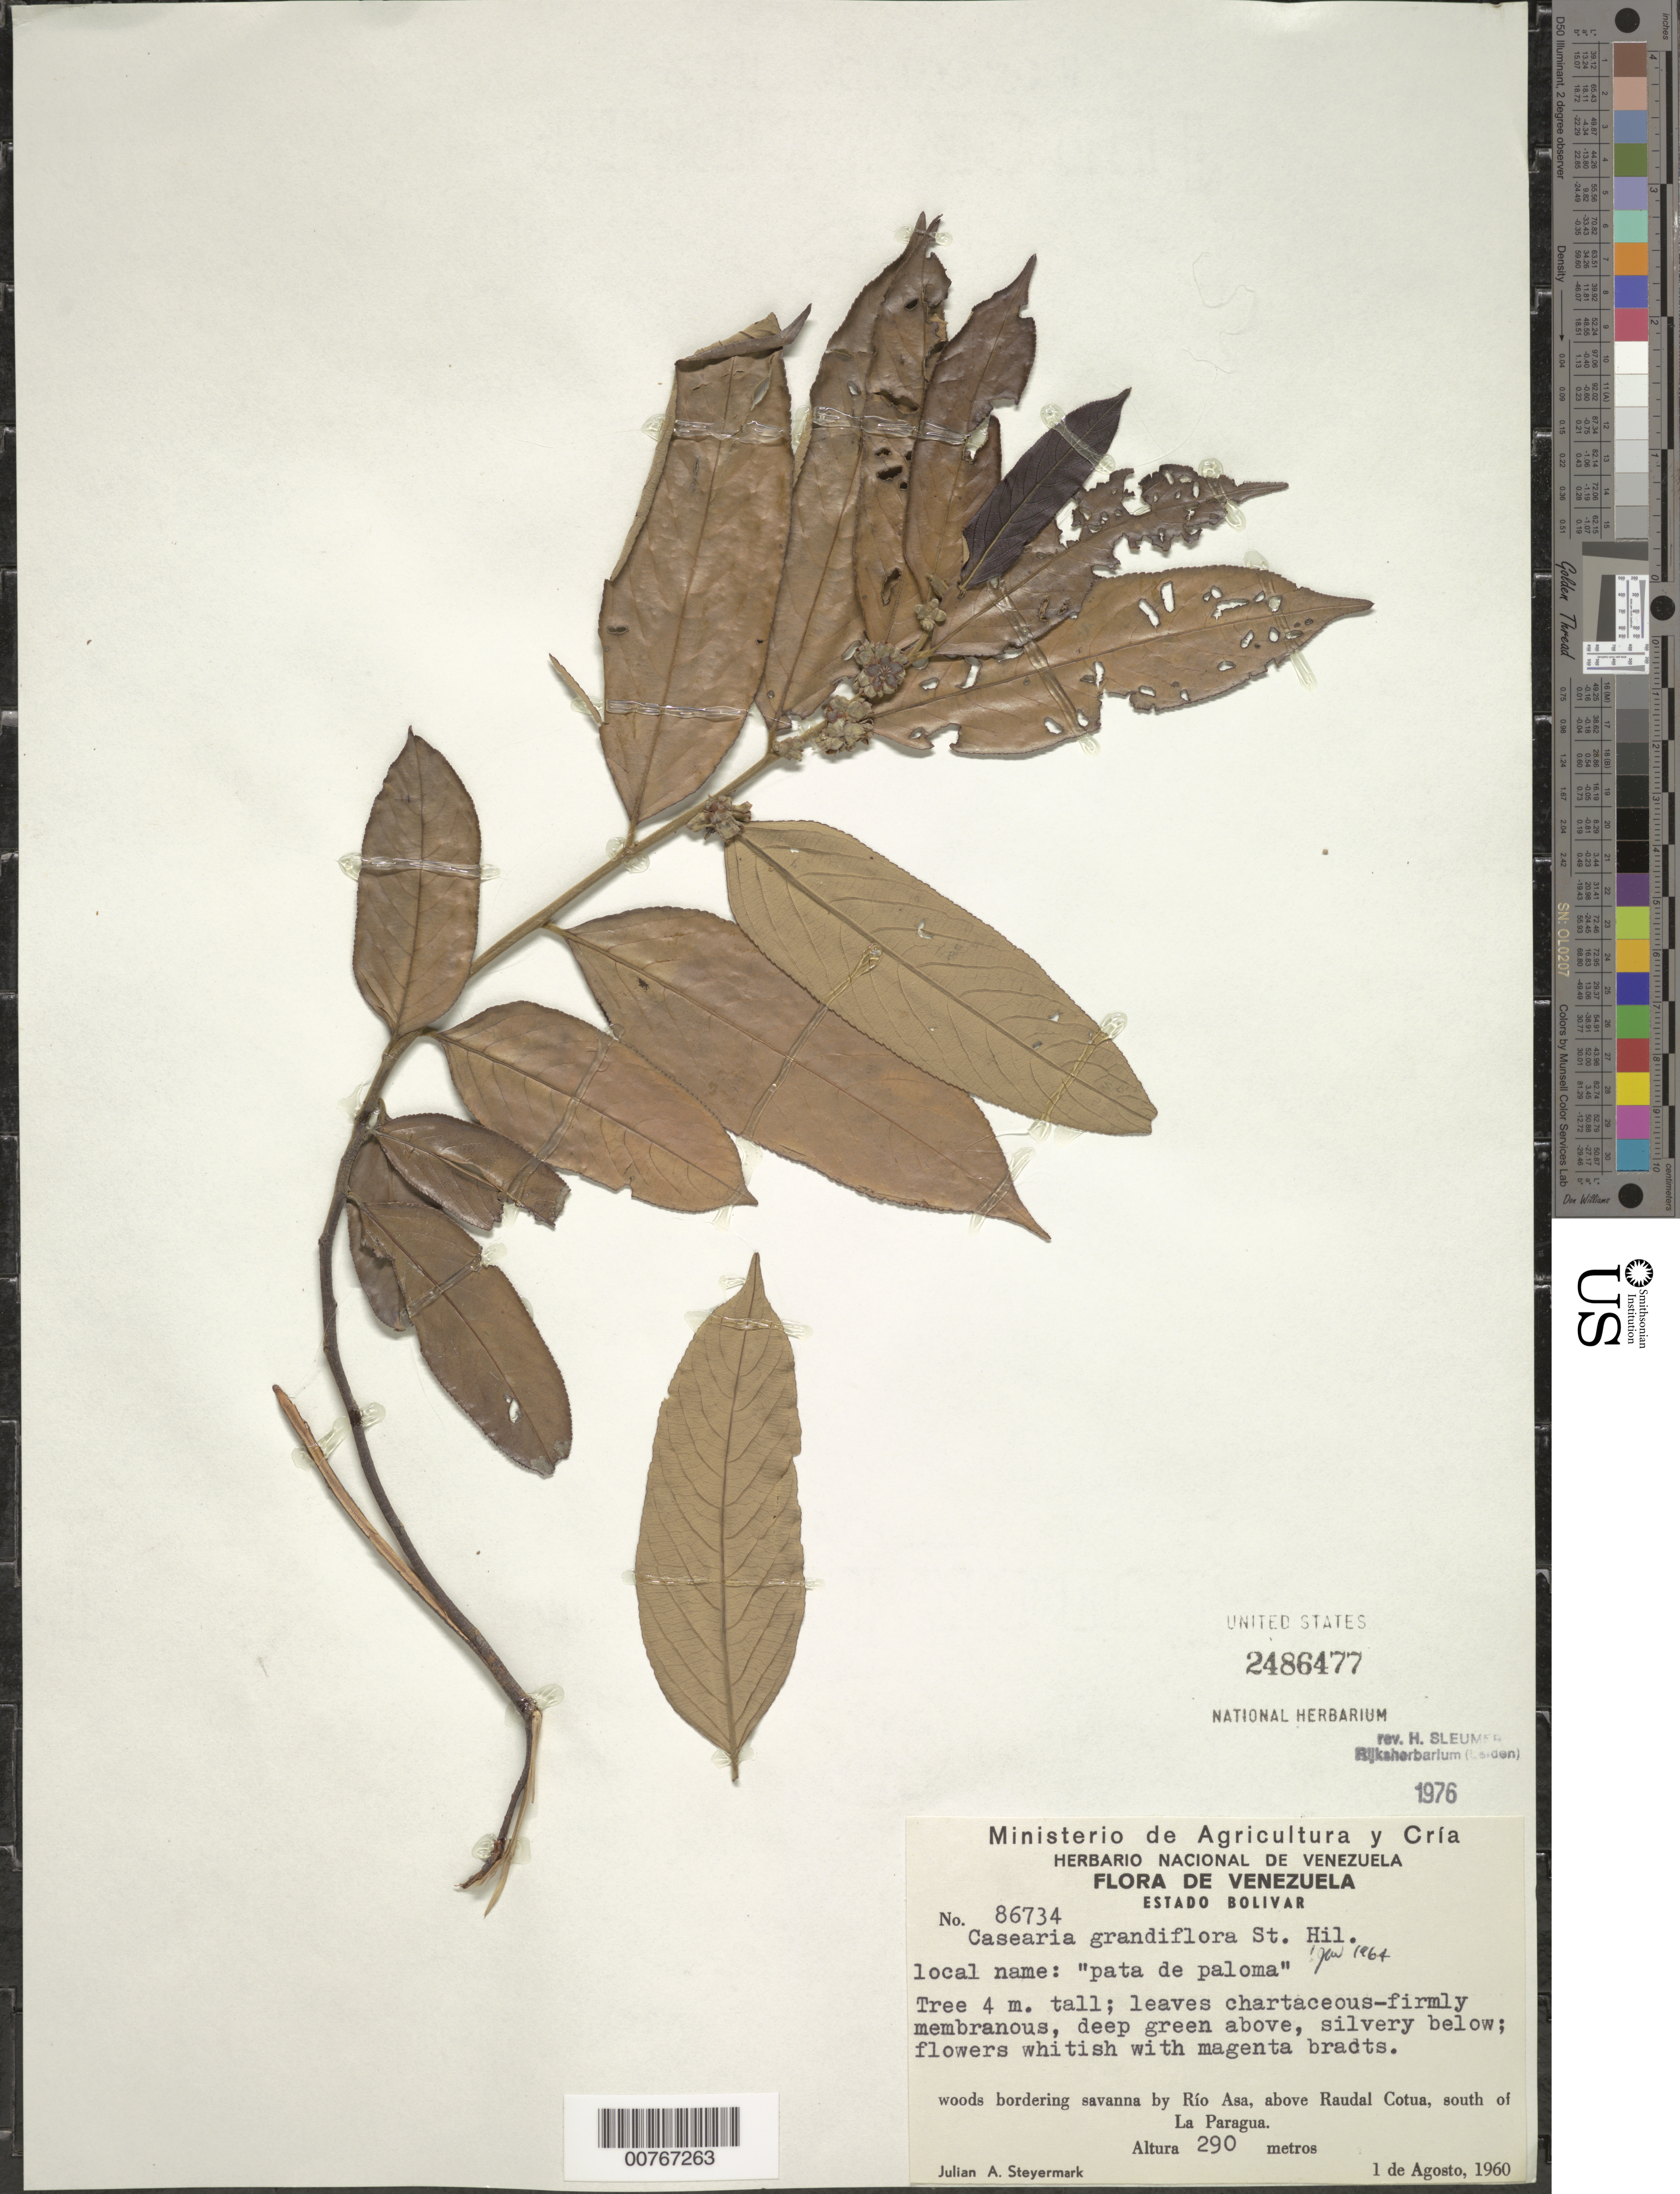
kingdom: Plantae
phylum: Tracheophyta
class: Magnoliopsida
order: Malpighiales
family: Salicaceae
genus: Casearia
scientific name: Casearia grandiflora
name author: Cambess.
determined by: Sleumer, H. O.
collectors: J. Steyermark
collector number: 86734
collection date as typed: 1-Aug-60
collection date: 1960-08-01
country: Venezuela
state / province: Bolívar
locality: Río Asa, above Raudal Cotua, S of La Paragua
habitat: Woods bordering savanna by rio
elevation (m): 290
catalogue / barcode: US 2486477